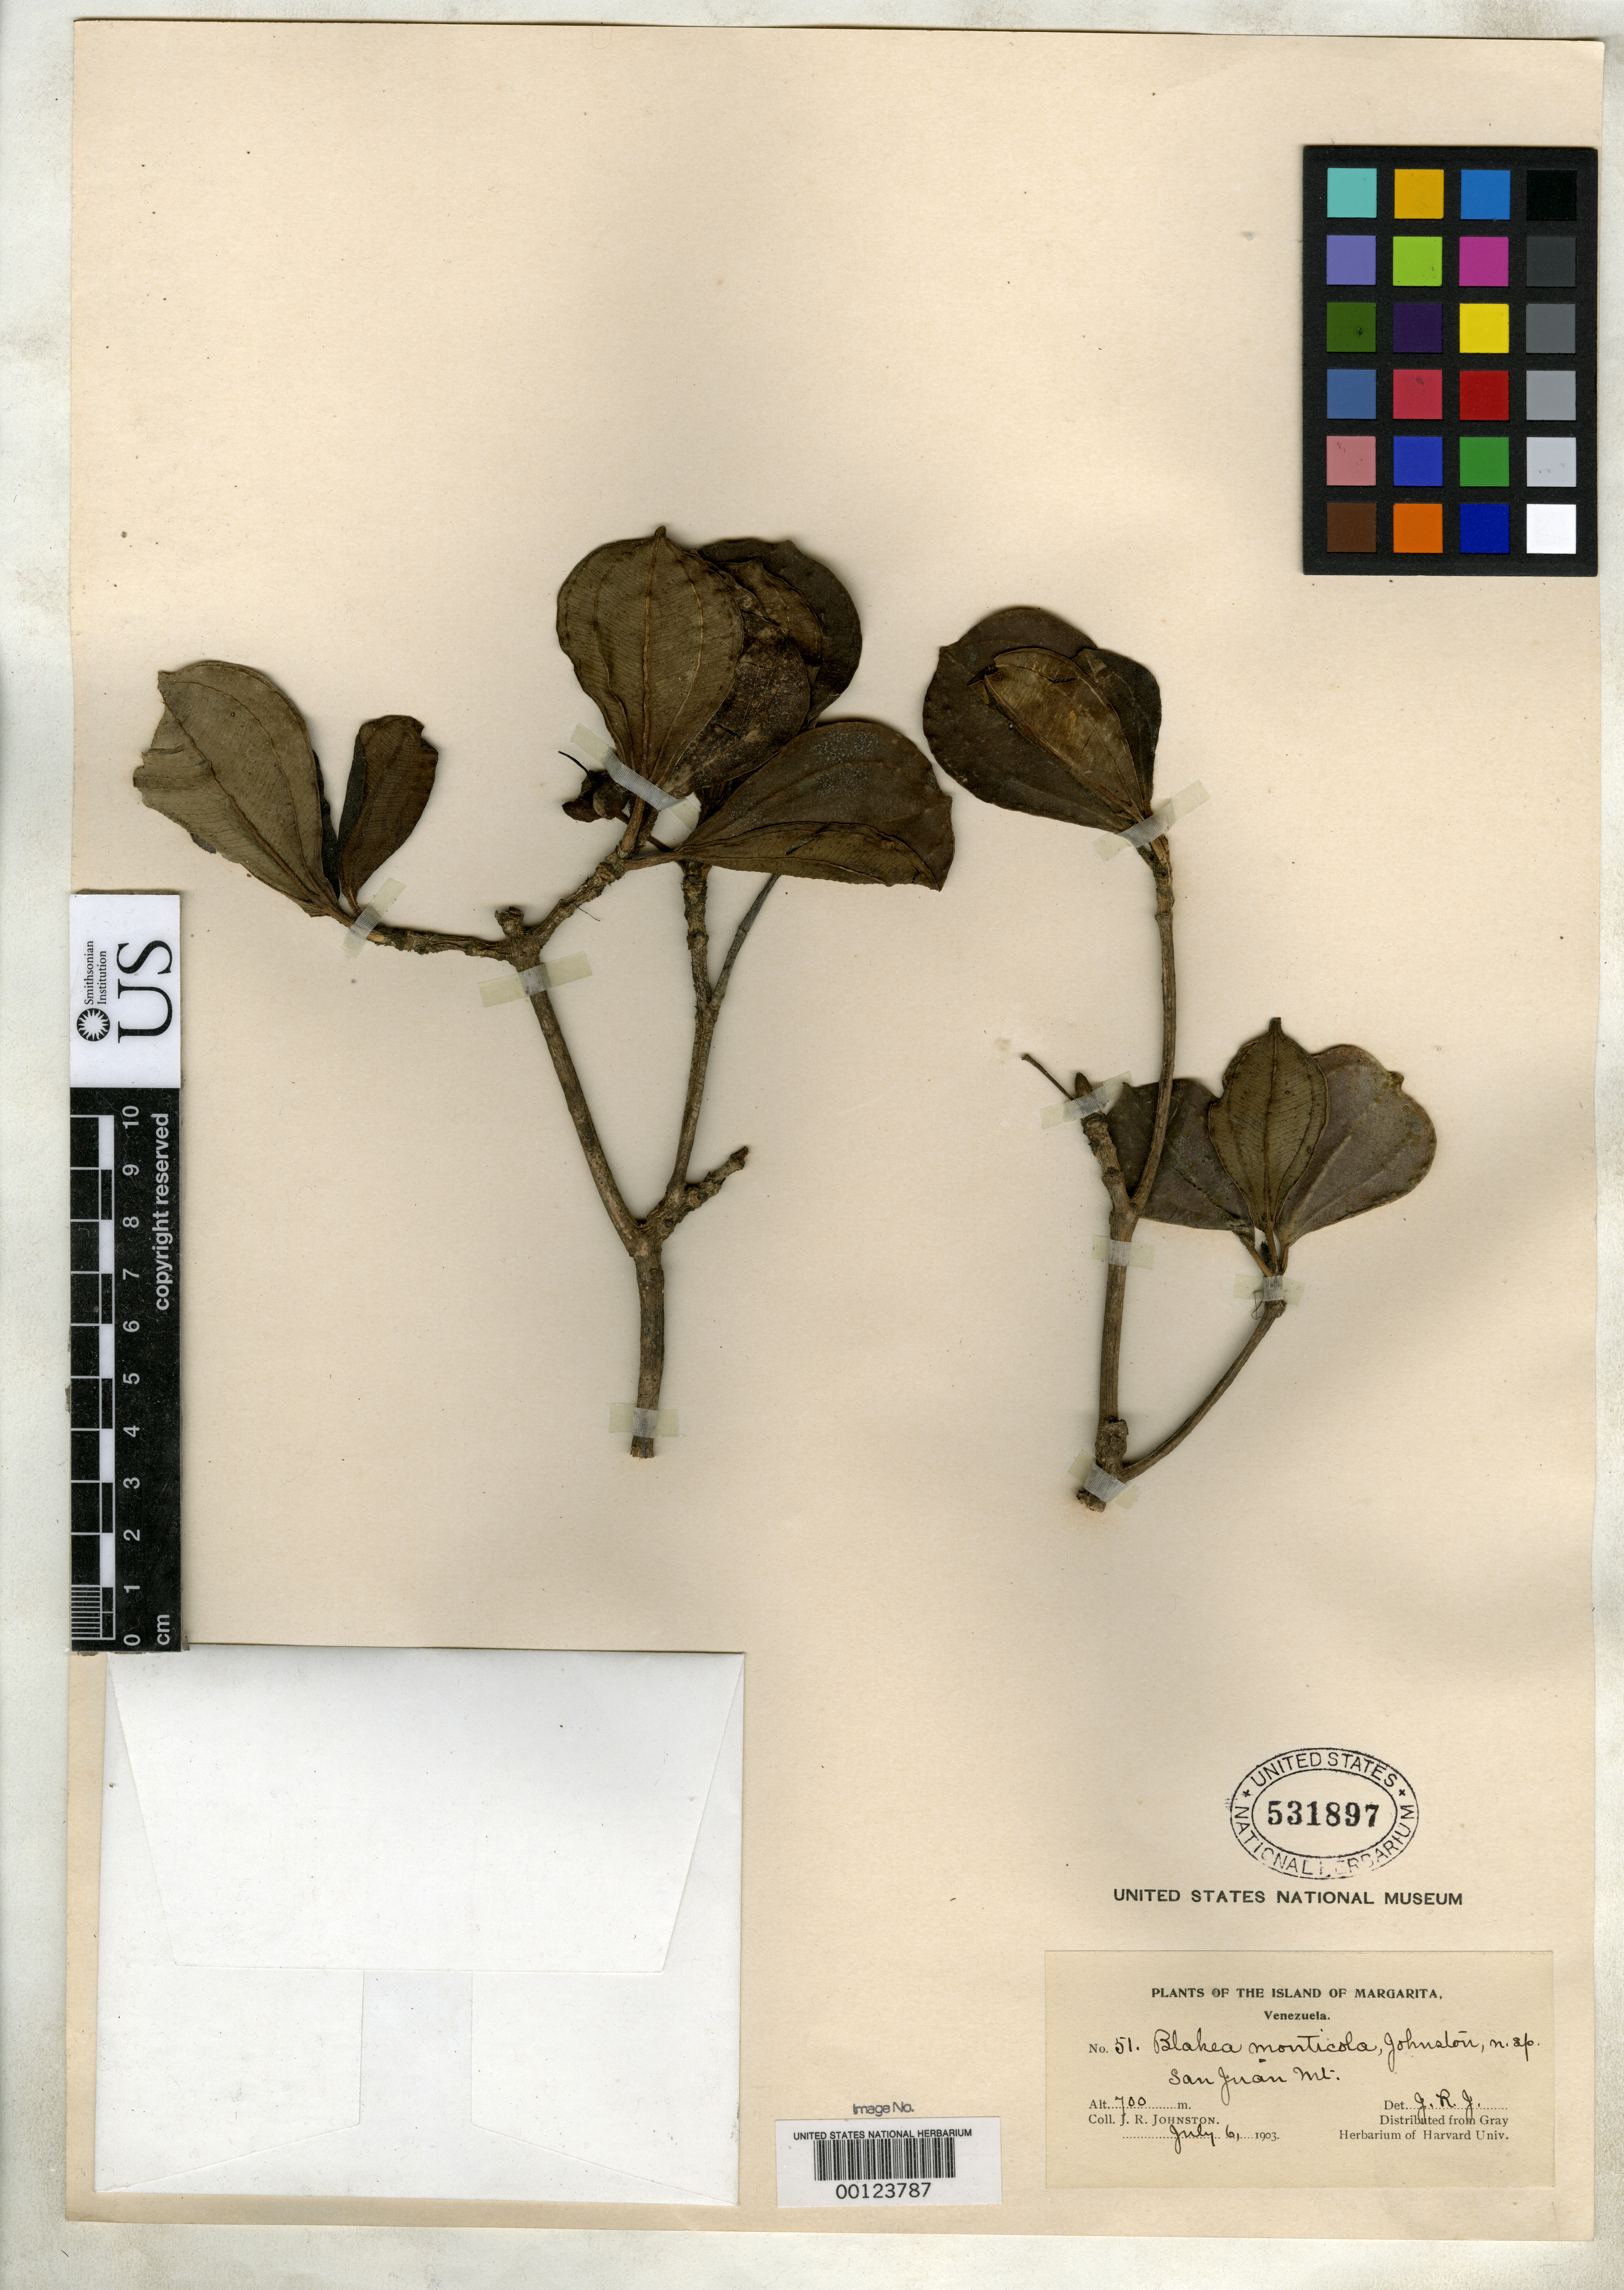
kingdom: Plantae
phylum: Tracheophyta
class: Magnoliopsida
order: Myrtales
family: Melastomataceae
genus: Blakea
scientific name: Blakea monticola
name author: J.R. Johnst.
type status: Isotype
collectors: J. Johnston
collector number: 51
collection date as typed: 06 Jul 1903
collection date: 1903-07-06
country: Venezuela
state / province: Nueva Esparta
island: Margarita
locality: San Juan Mountains.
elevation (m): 700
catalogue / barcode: US 531897